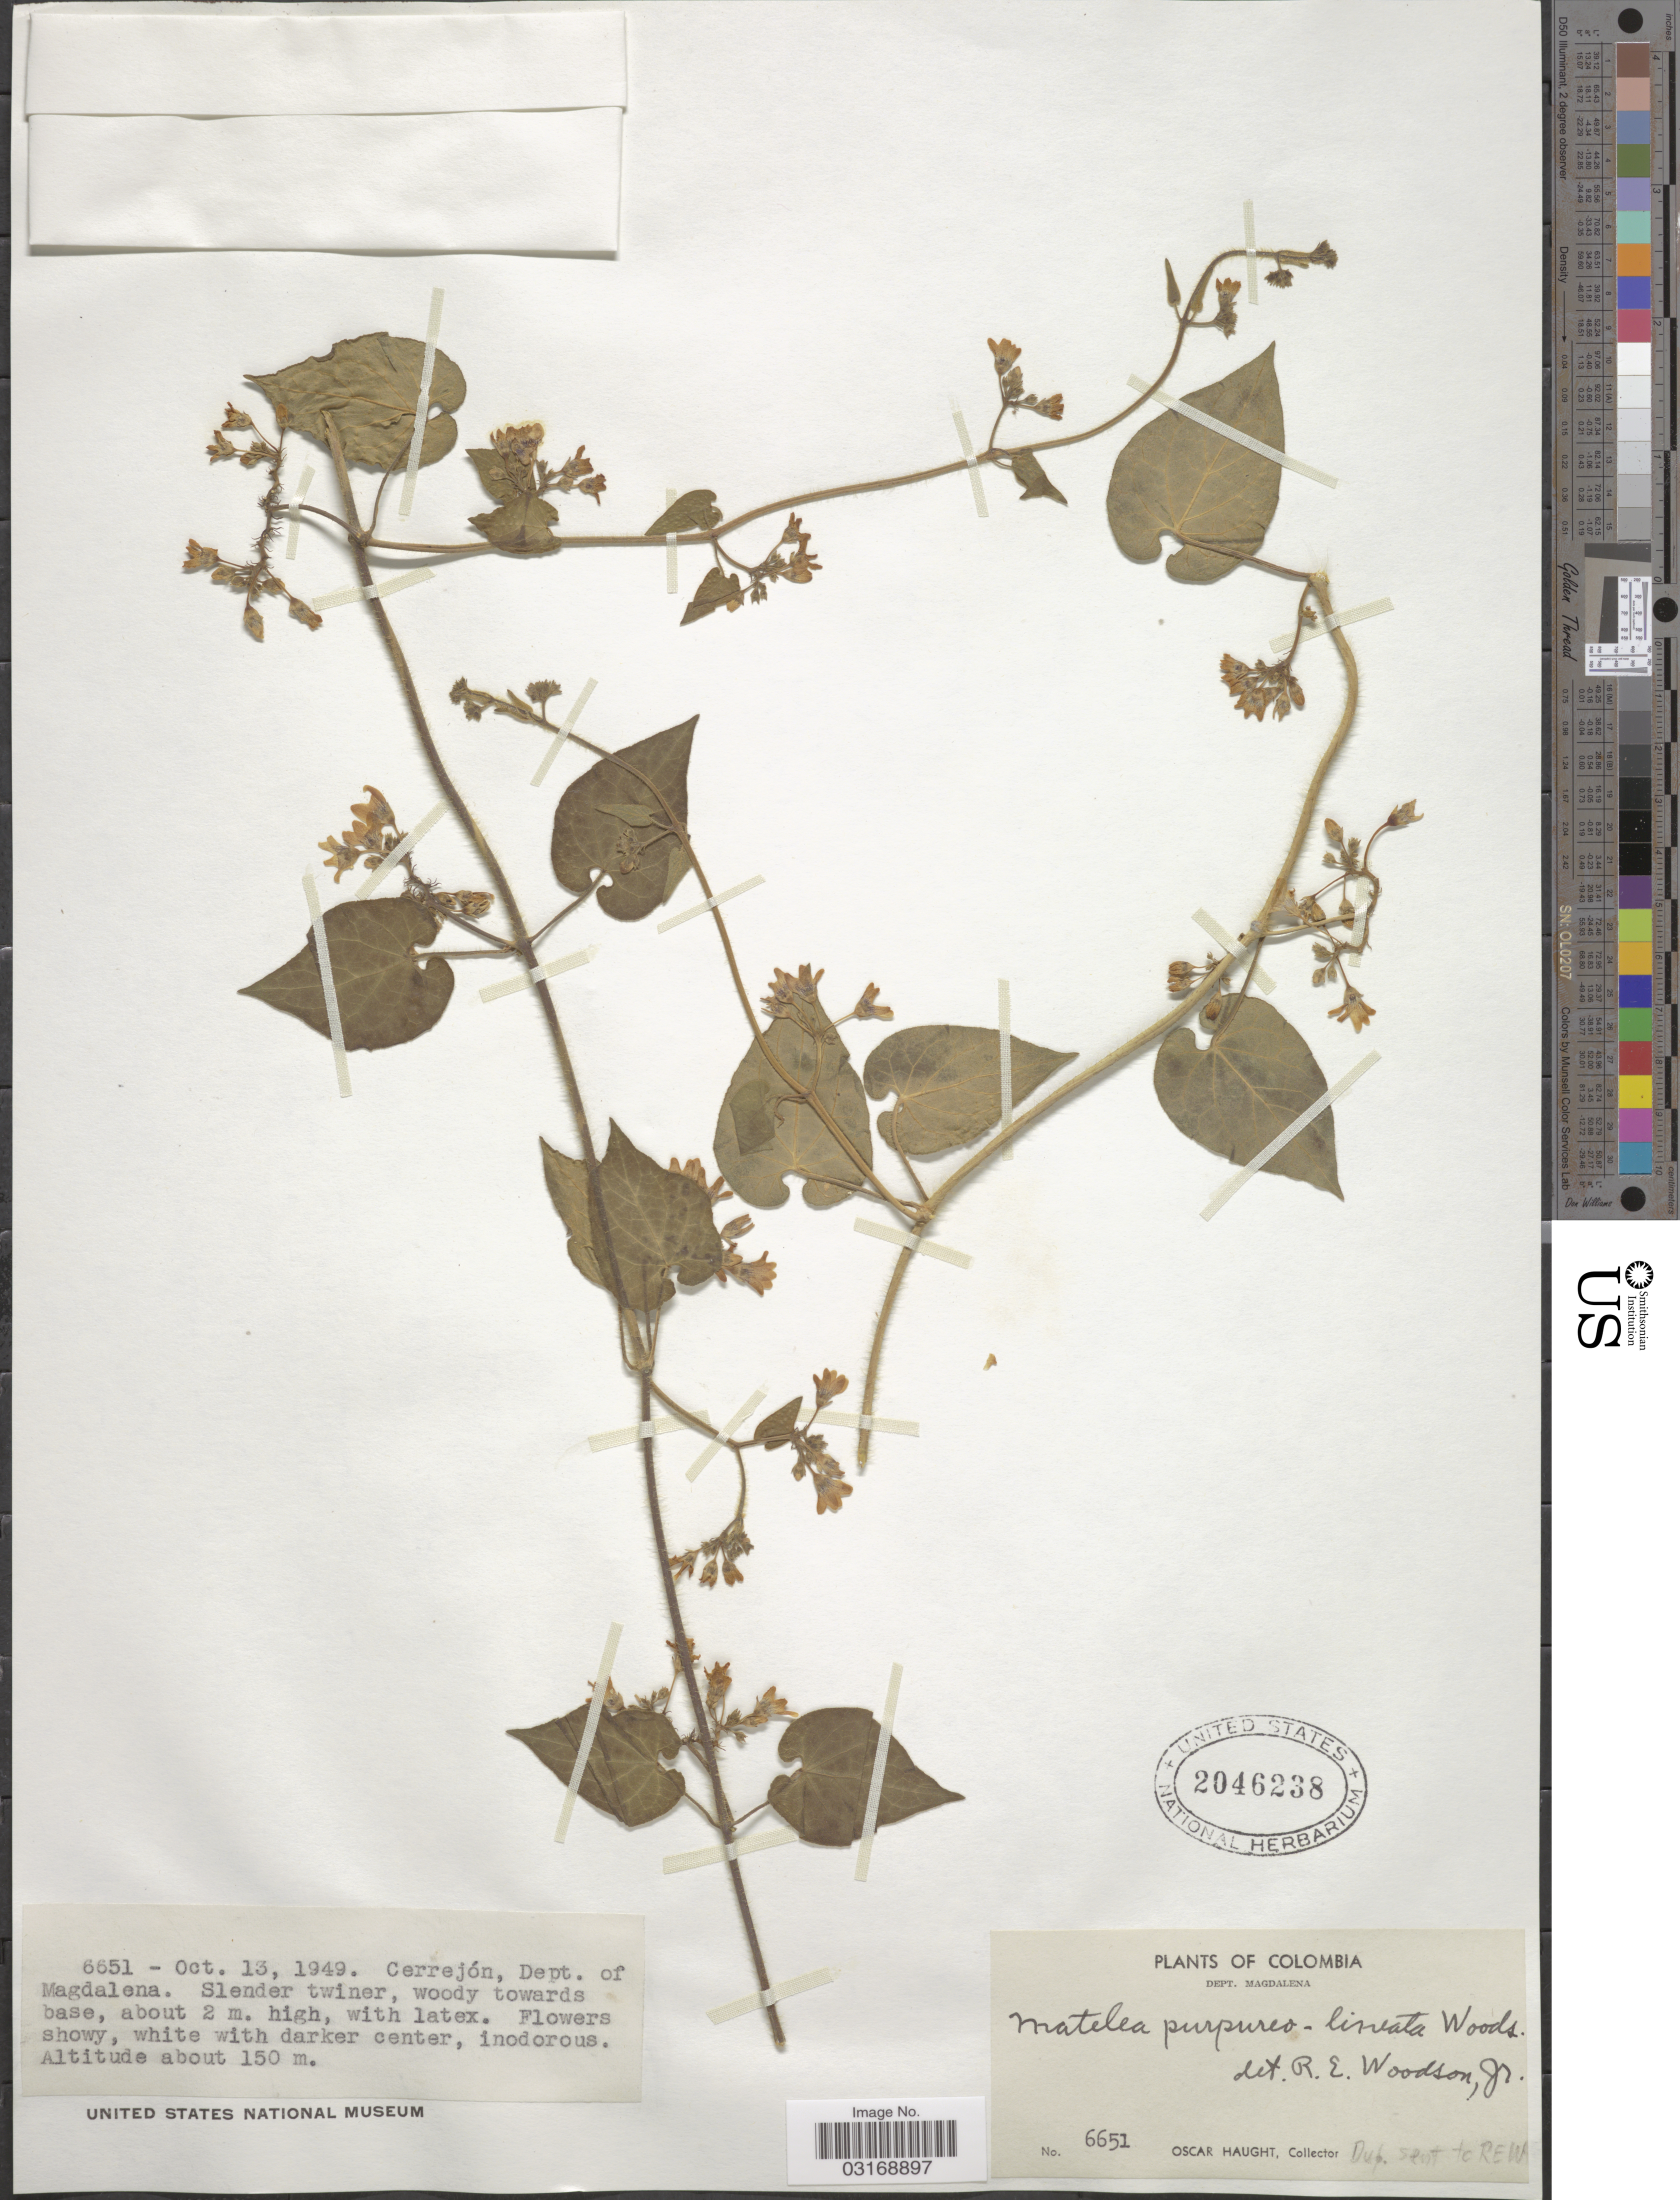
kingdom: Plantae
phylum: Tracheophyta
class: Magnoliopsida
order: Gentianales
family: Apocynaceae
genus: Matelea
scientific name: Matelea purpureolineata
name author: Woodson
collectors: O. L. Haught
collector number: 6651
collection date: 1949-10-13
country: Colombia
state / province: Magdalena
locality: Dept. Magdalena. Cerrejón.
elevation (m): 150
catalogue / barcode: US 2046238